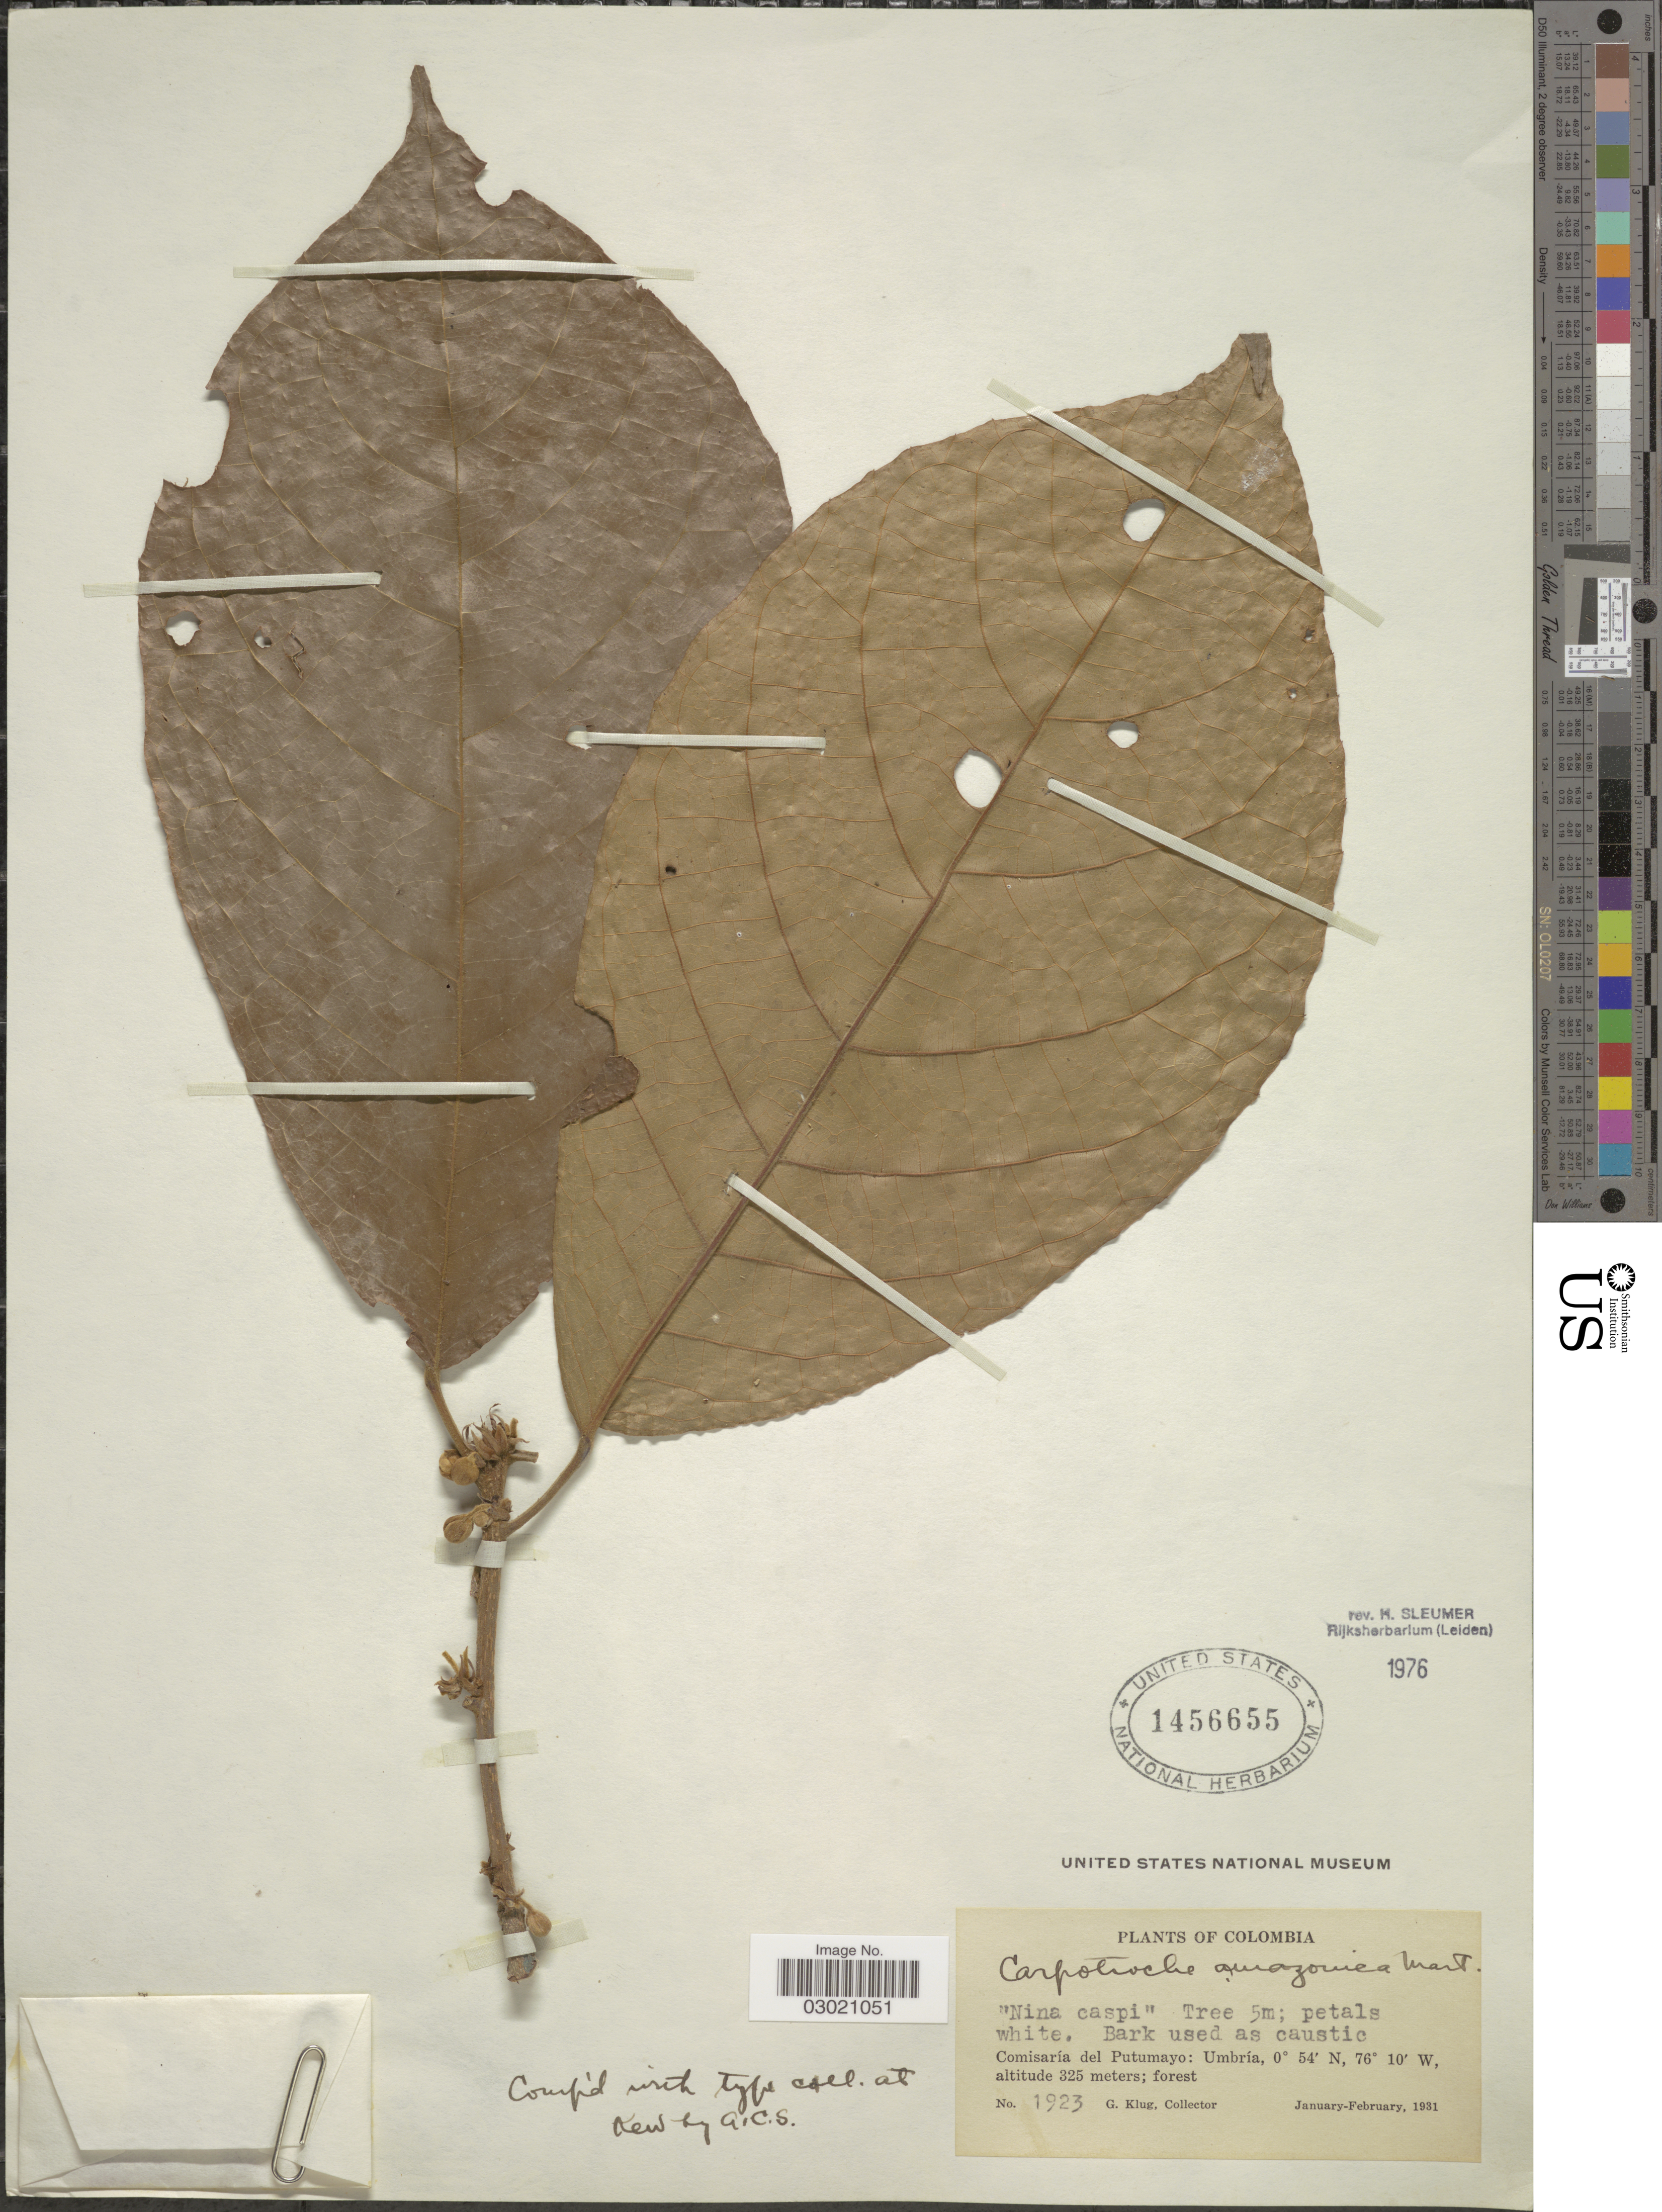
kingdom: Plantae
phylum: Tracheophyta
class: Magnoliopsida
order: Malpighiales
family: Achariaceae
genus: Carpotroche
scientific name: Carpotroche amazonica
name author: Mart. ex Eichler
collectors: G. Klug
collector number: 1923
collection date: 1931-01/1931-02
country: Colombia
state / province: Putumayo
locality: Comisaría del Putumayo: Umbría.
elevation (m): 325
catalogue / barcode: US 1456655